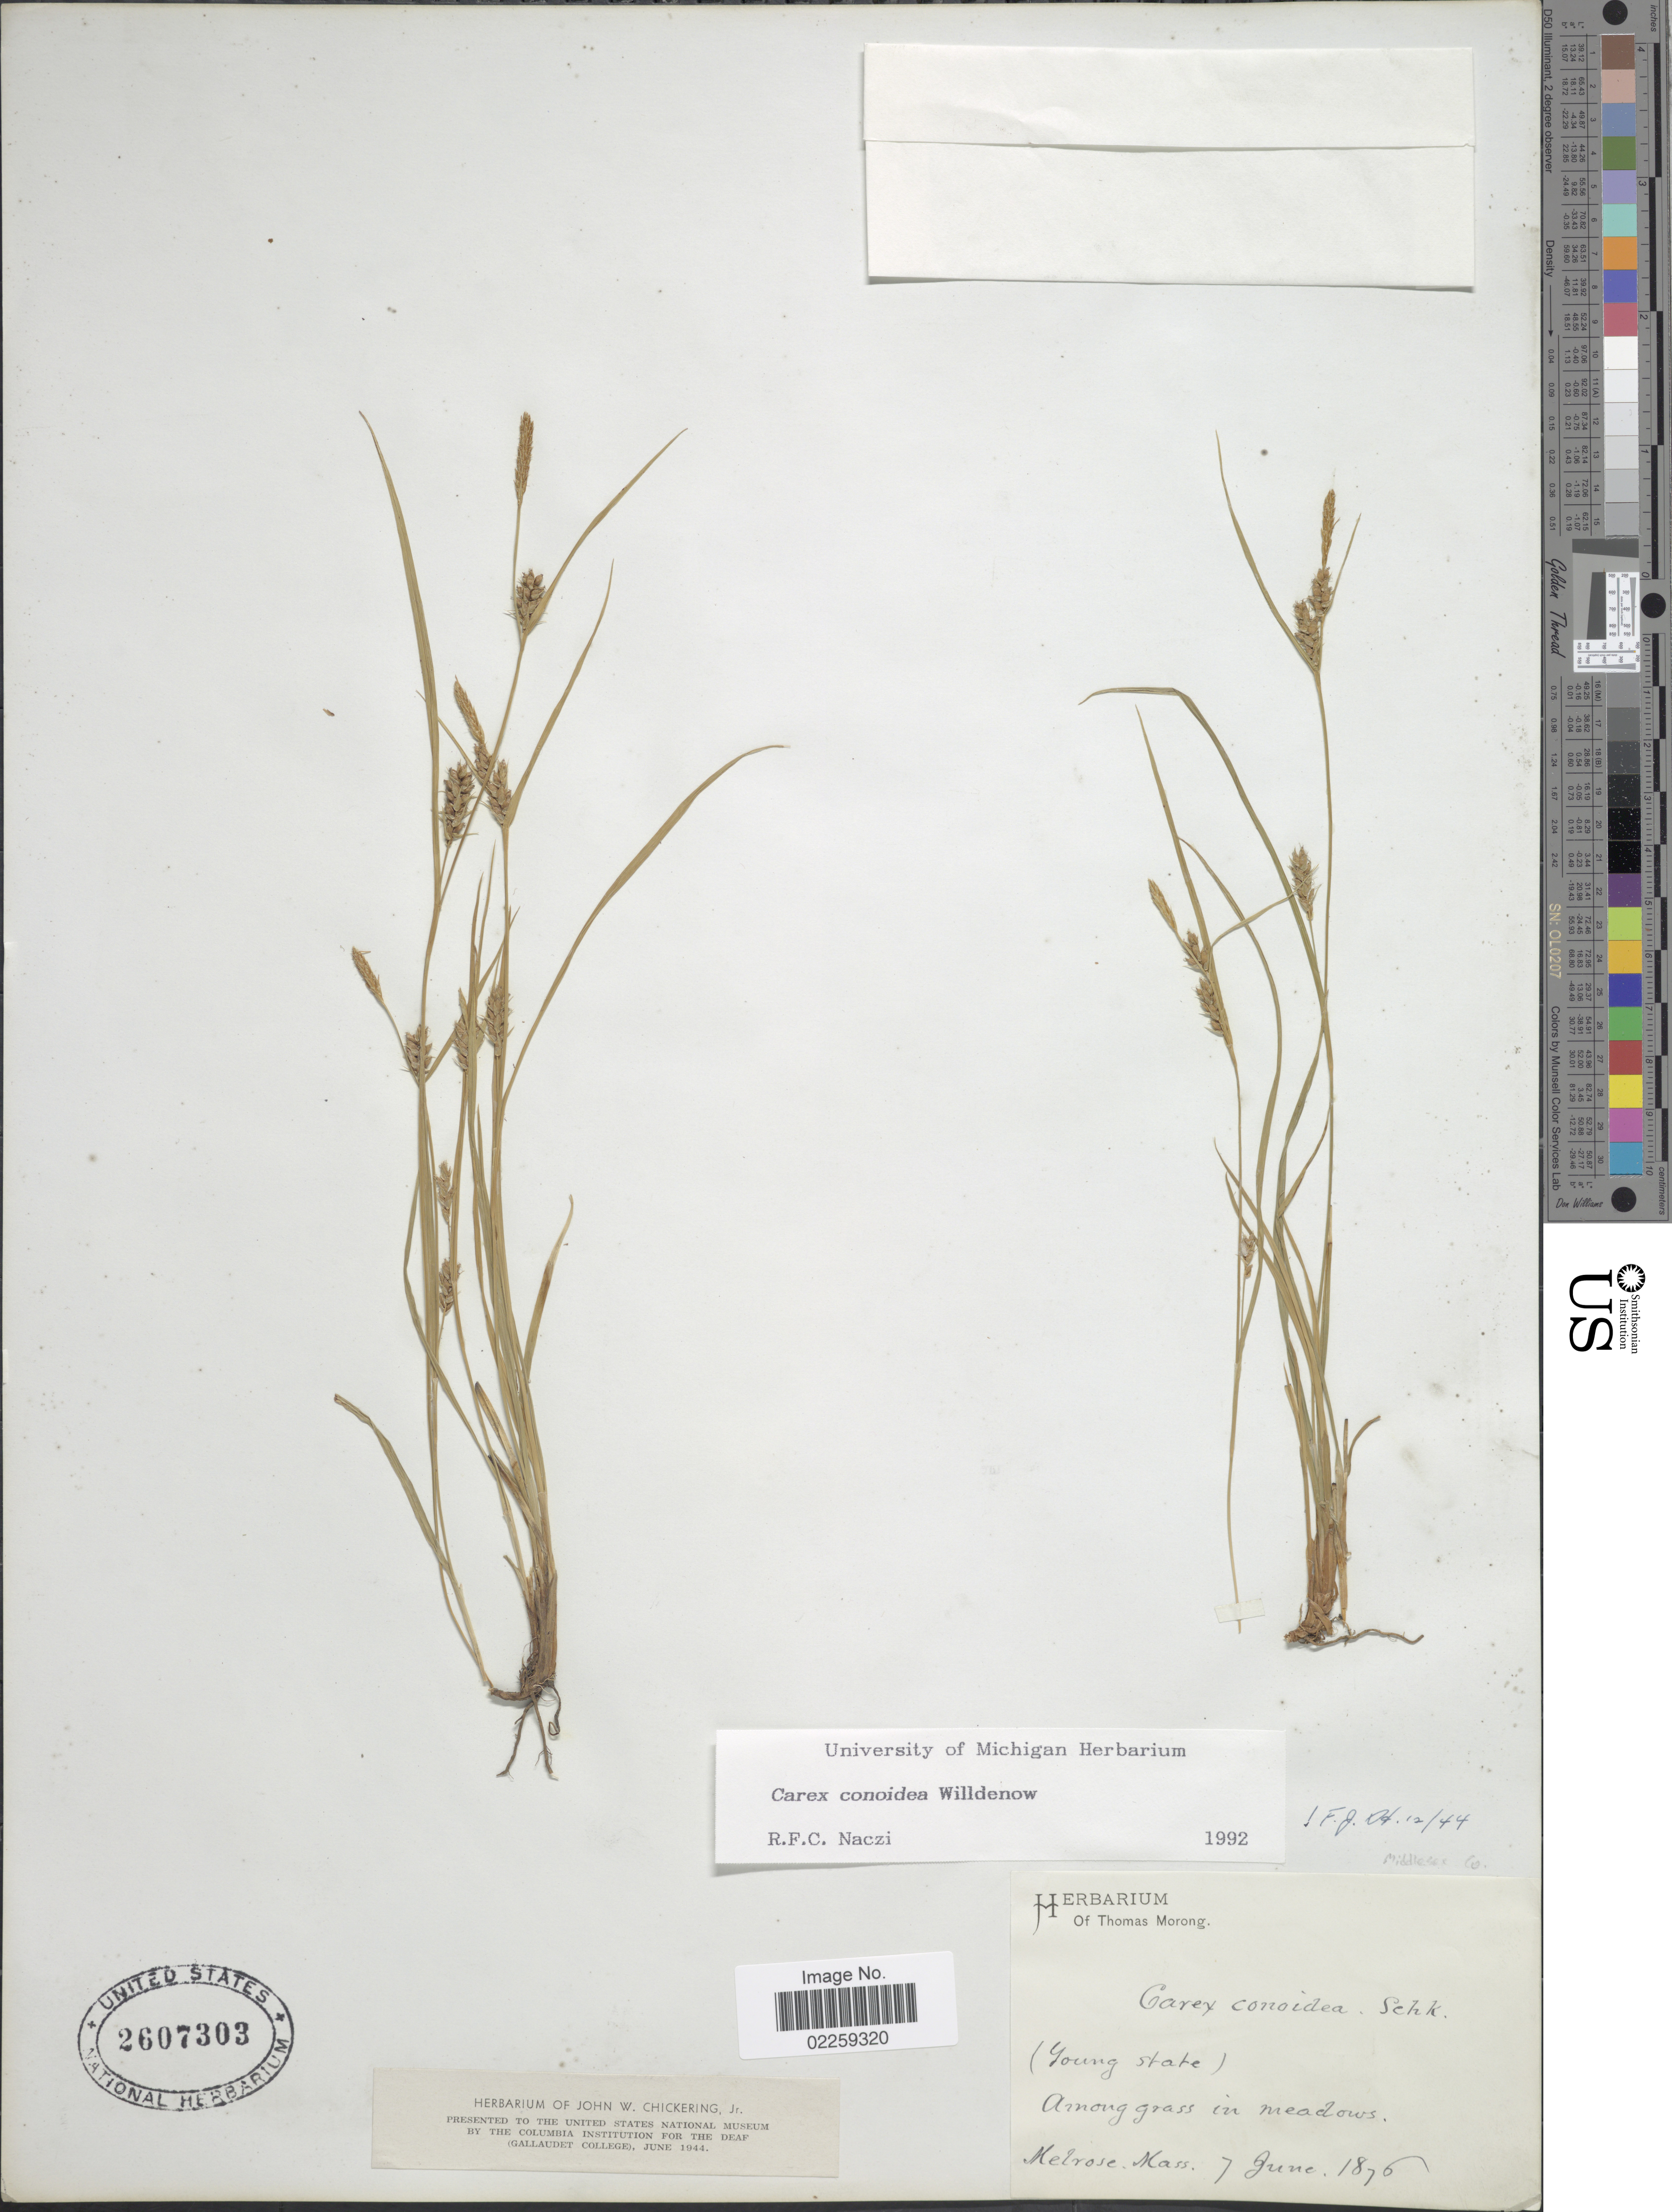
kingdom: Plantae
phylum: Tracheophyta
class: Liliopsida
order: Poales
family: Cyperaceae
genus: Carex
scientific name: Carex conoidea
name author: Willd.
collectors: ex Herb. T. Morong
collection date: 1876-06-07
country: United States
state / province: Massachusetts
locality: Melrose (Young State)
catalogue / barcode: US 2607303